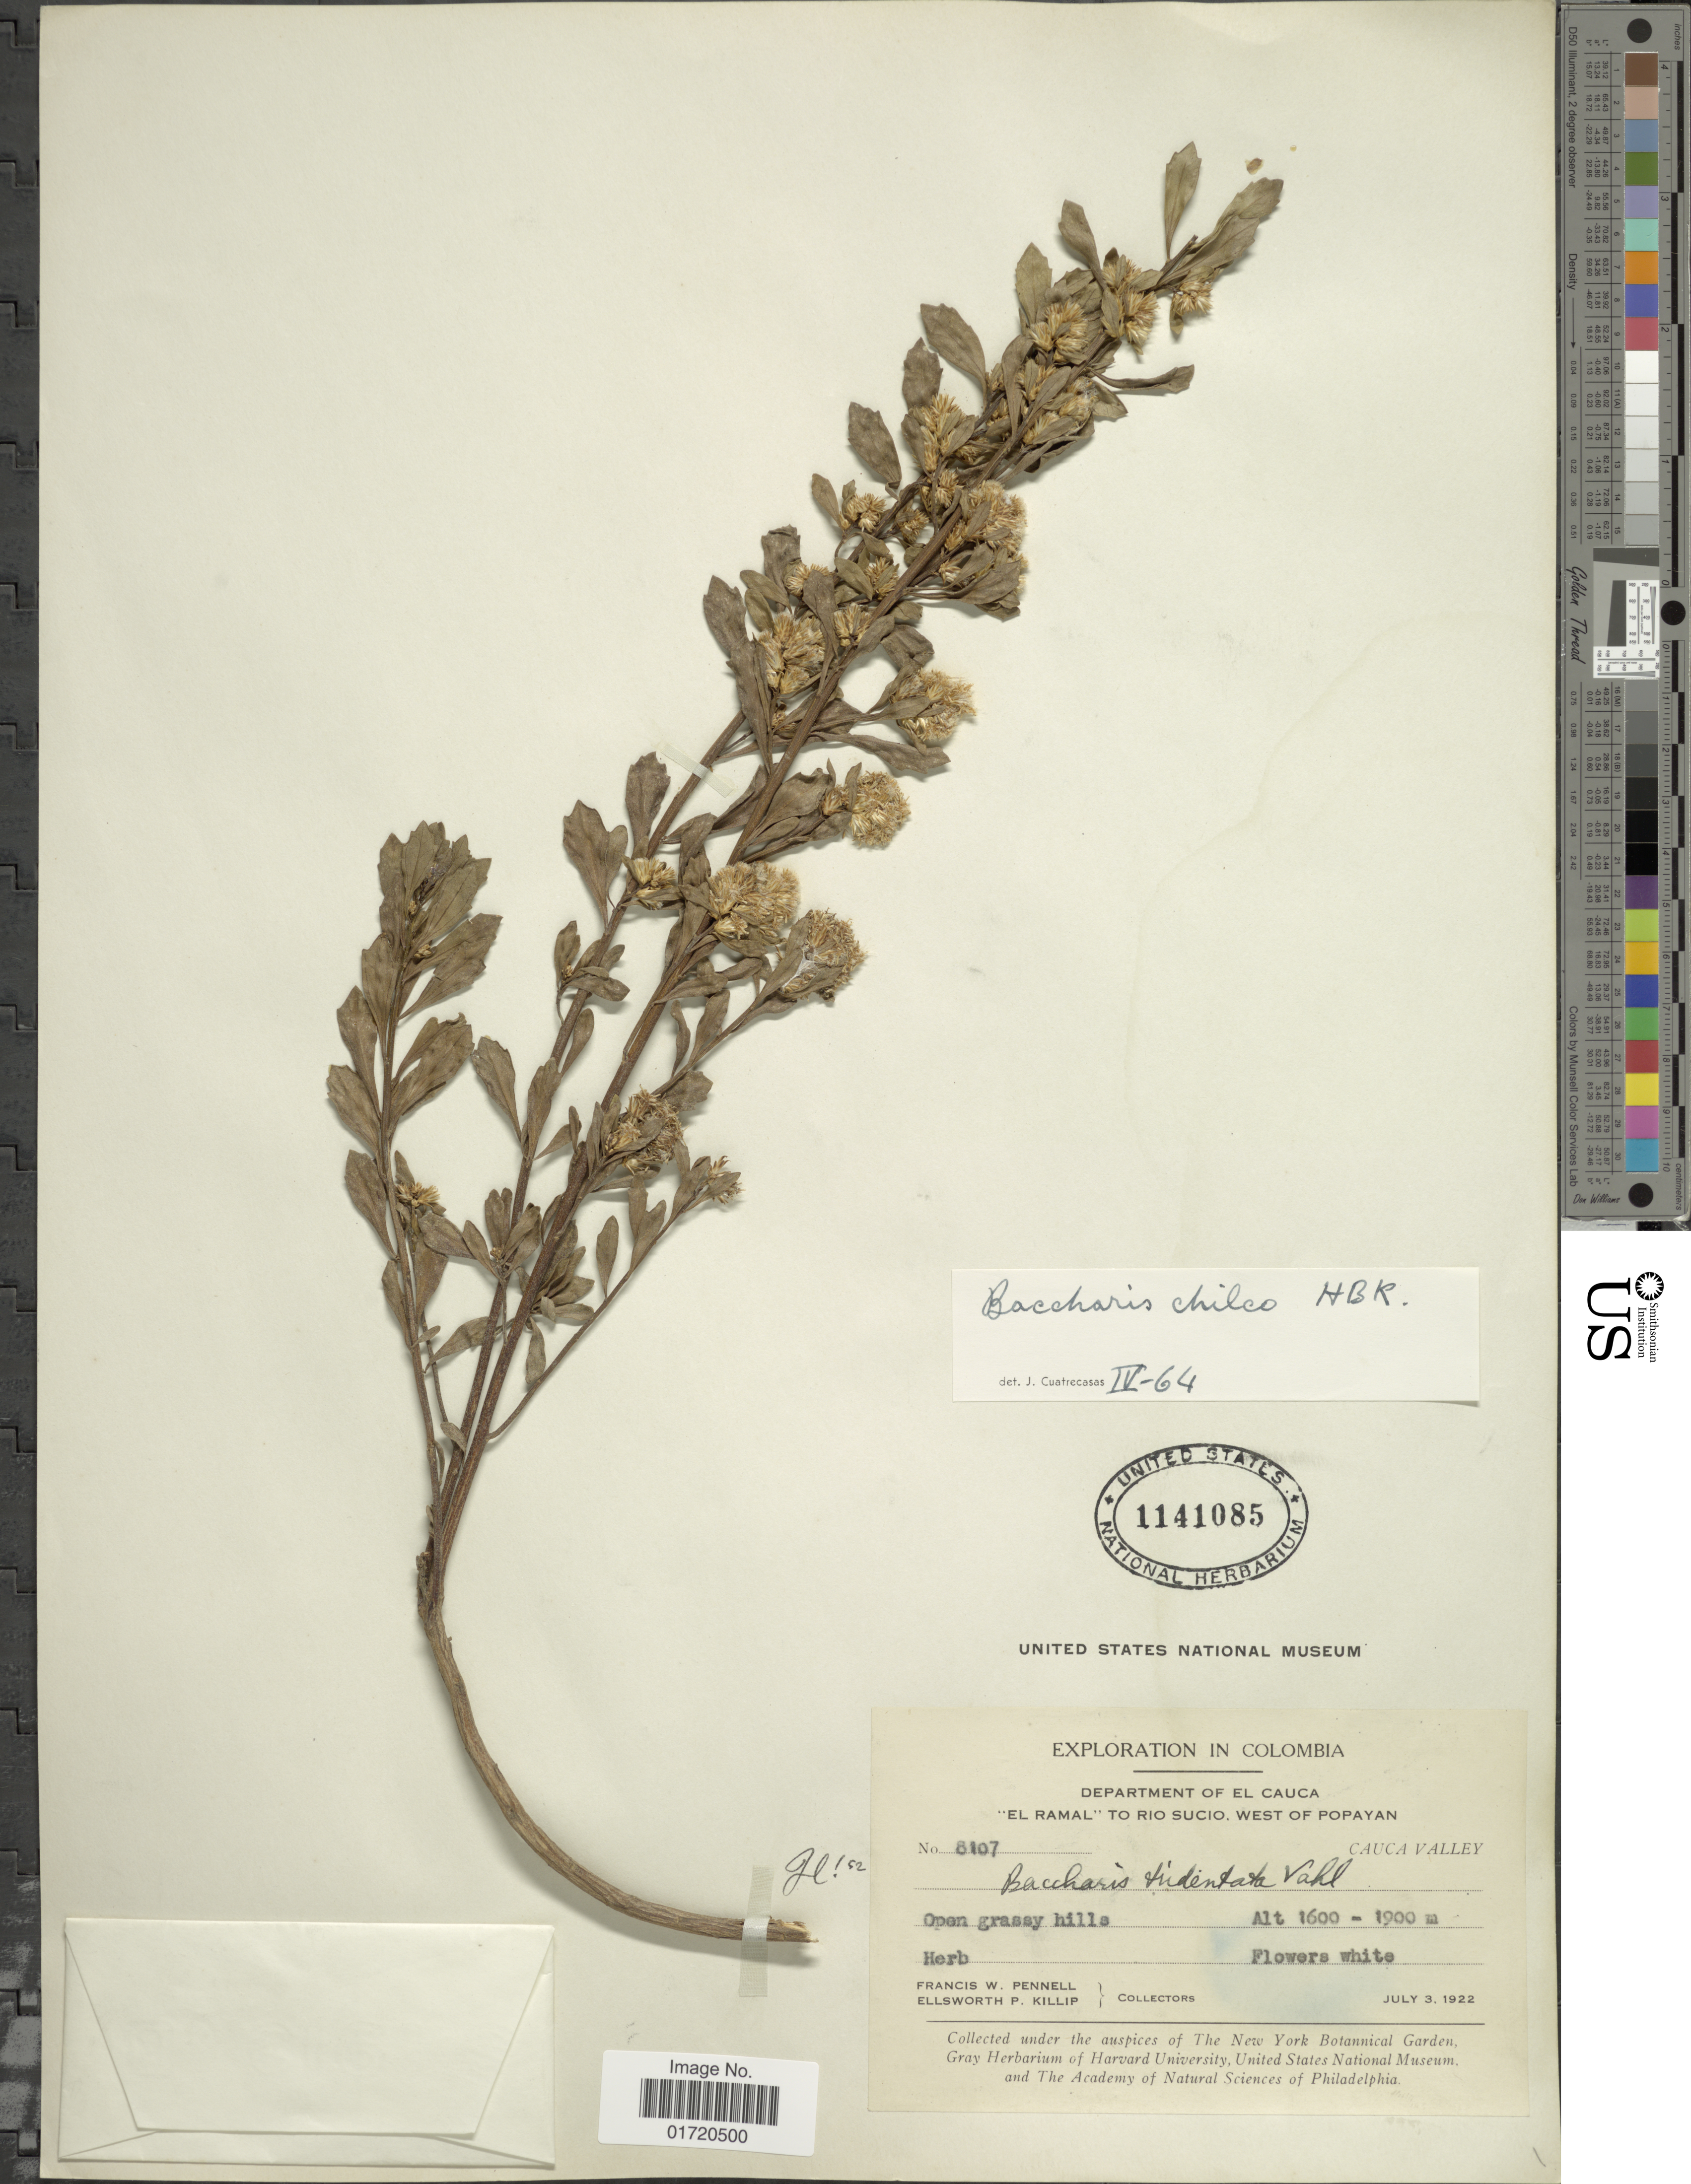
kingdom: Plantae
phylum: Tracheophyta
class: Magnoliopsida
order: Asterales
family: Asteraceae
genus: Baccharis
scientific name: Baccharis chilco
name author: Kunth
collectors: F. W. Pennell & E. P. Killip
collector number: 8107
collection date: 1922-07-03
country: Colombia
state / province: Cauca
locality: El Ramal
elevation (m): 1600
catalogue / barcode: US 1141085